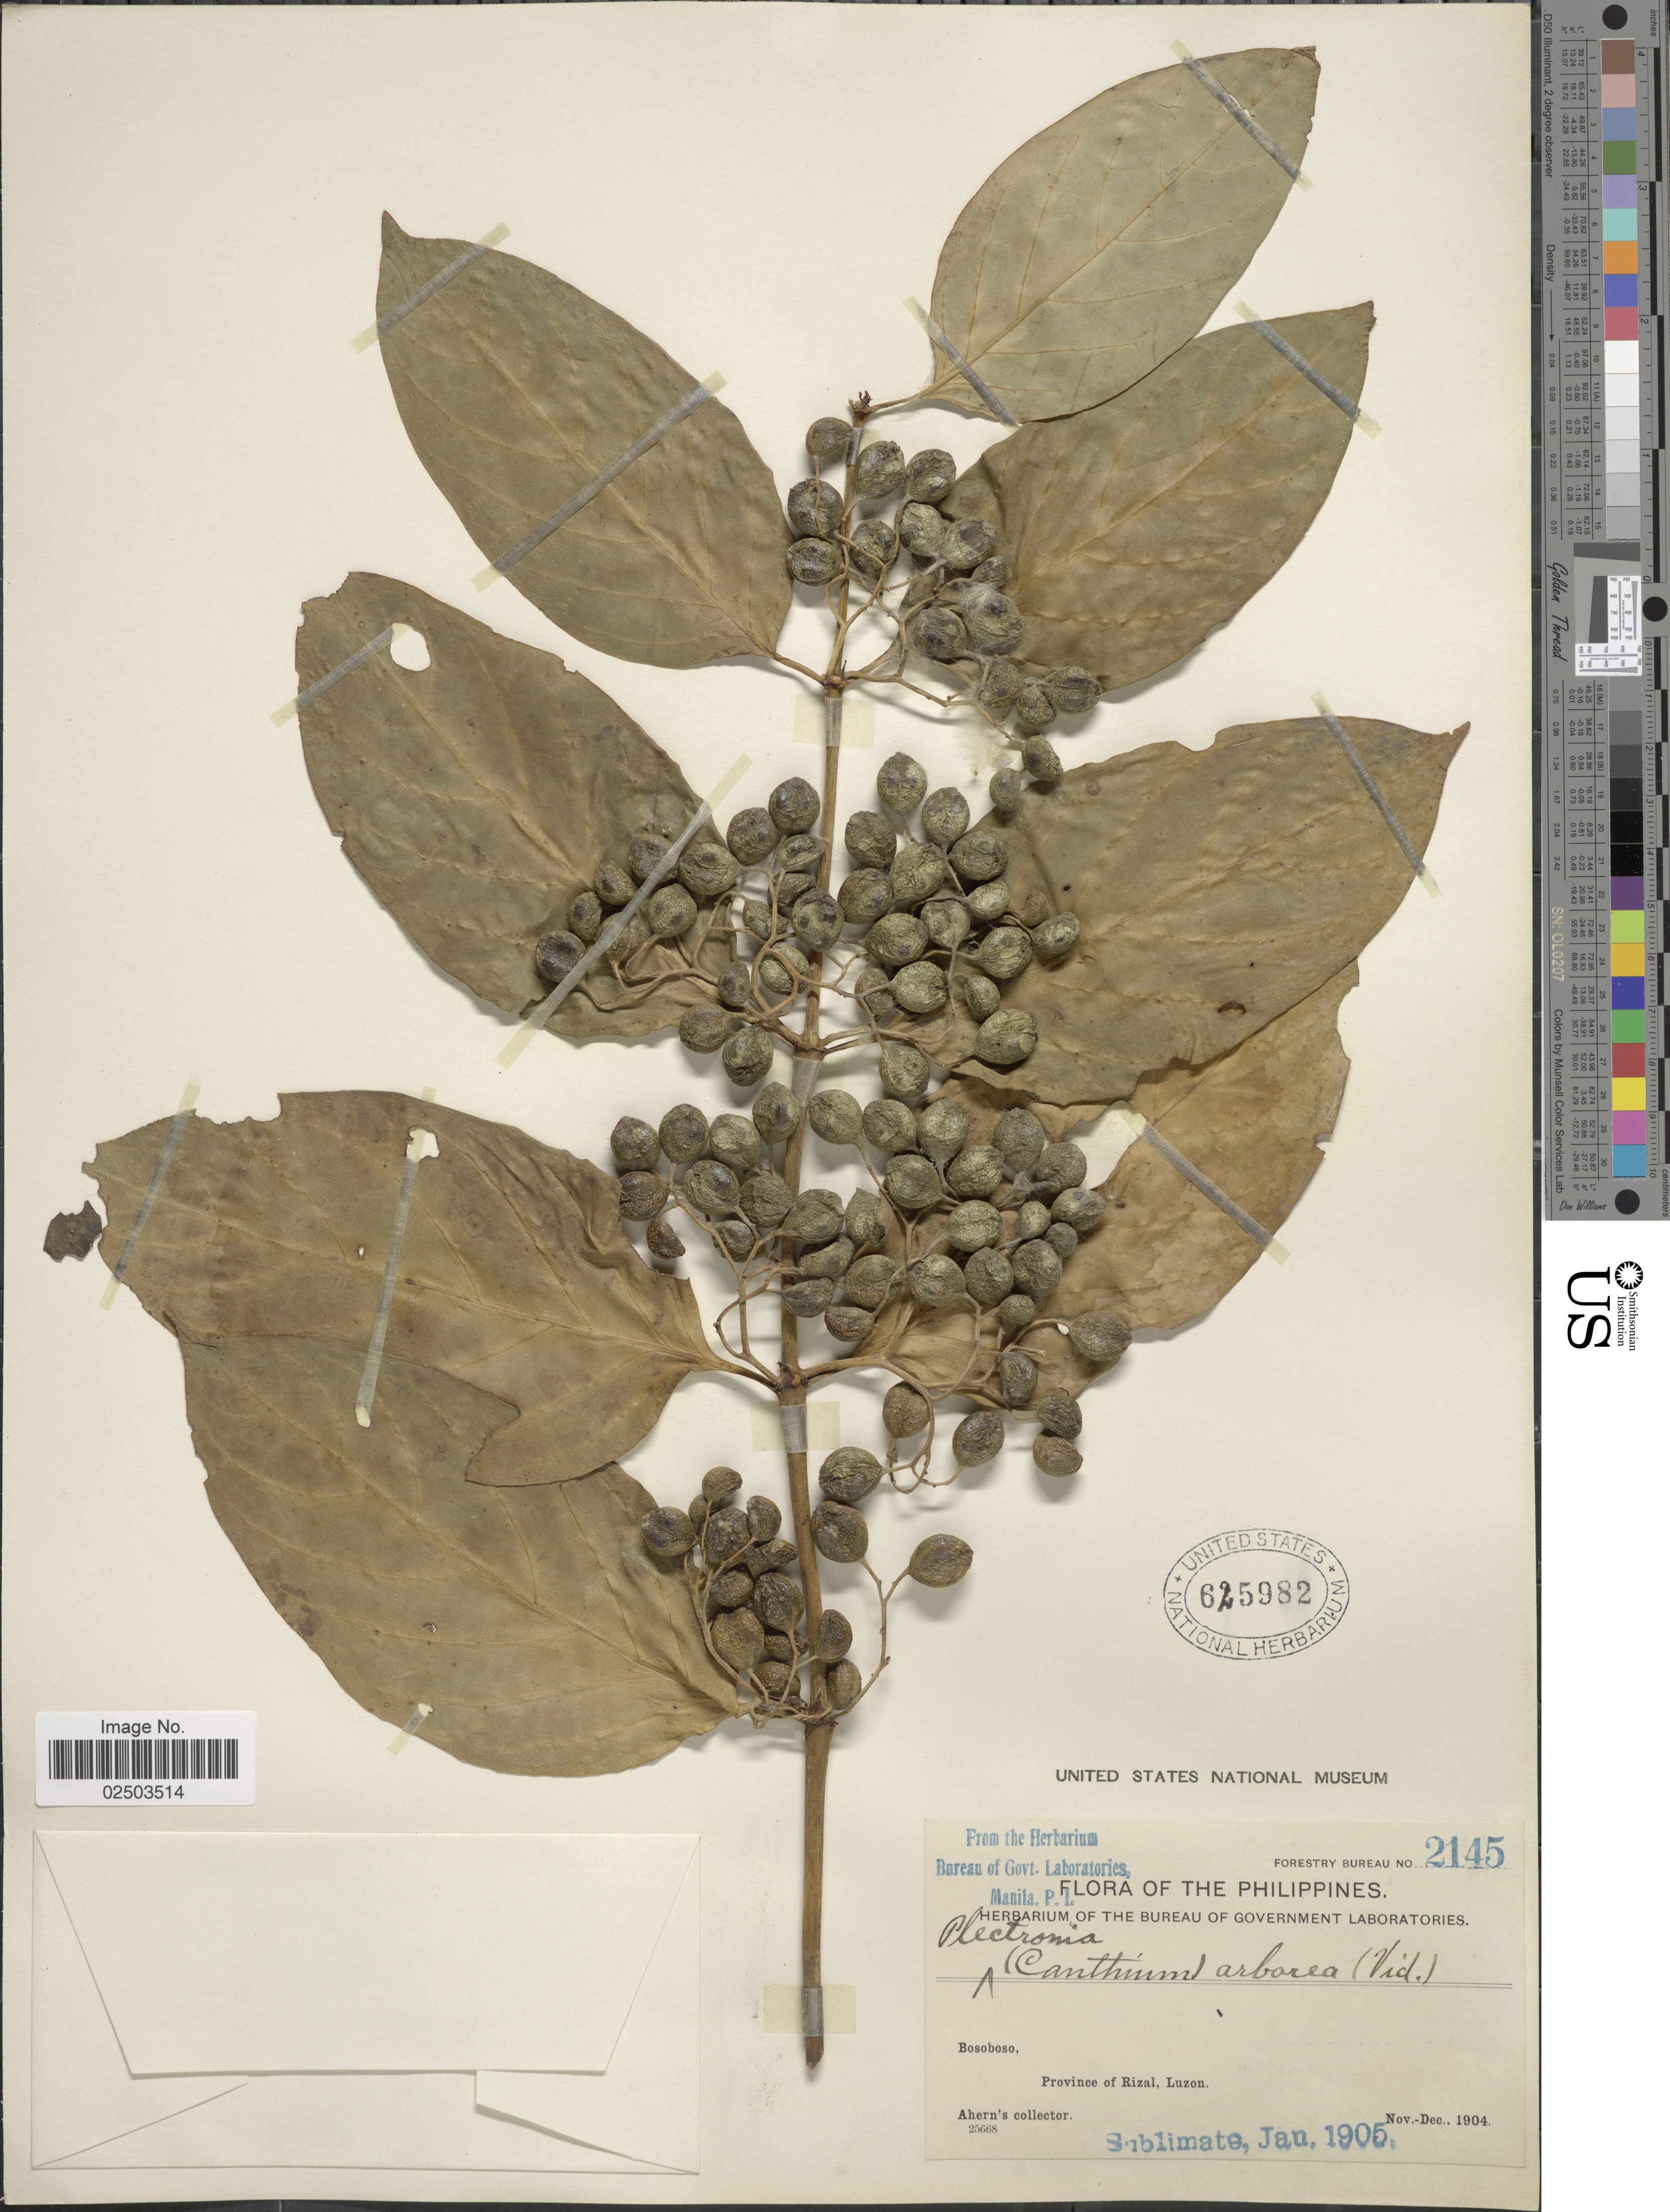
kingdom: Plantae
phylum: Tracheophyta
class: Magnoliopsida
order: Gentianales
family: Rubiaceae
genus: Canthium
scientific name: Canthium monstrosum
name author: (A. Rich.) Merr.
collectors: Ahern's collector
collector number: Forestry Bureau 2145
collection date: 1904-11/1904-12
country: Philippines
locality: Bosoboso, Province of Rizal, Luzon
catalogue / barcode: US 625982